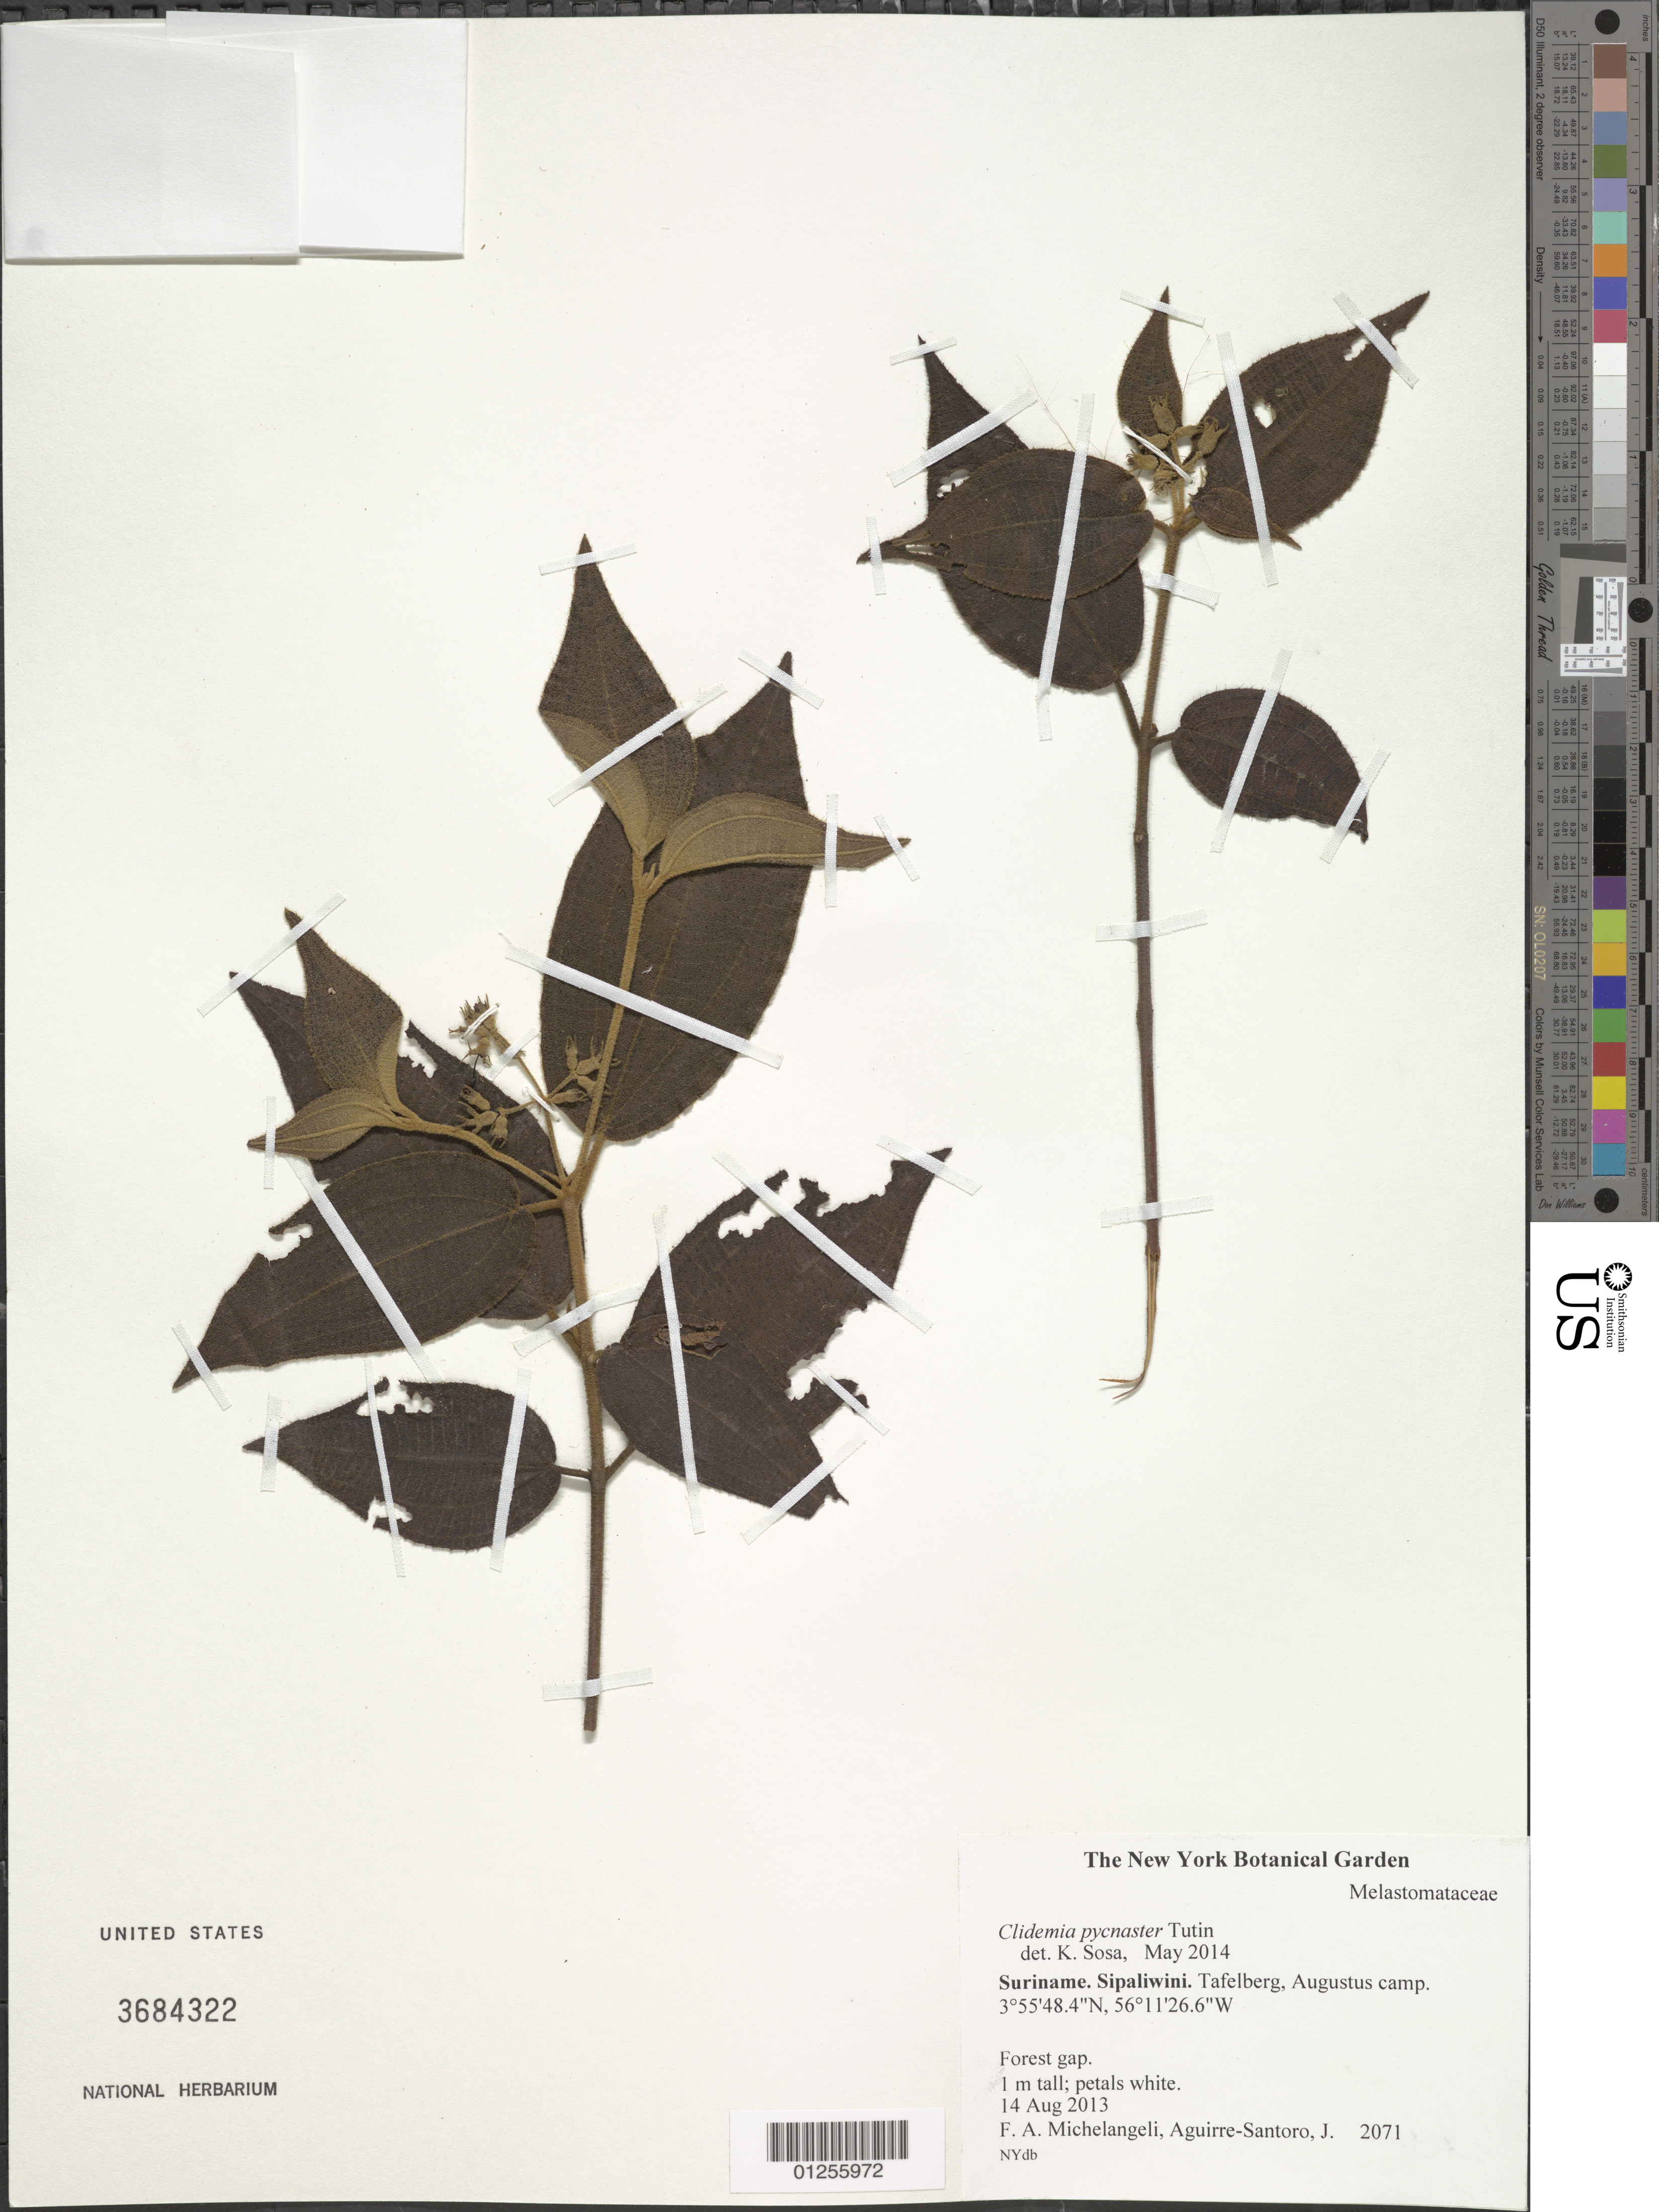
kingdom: Plantae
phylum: Tracheophyta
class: Magnoliopsida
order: Myrtales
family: Melastomataceae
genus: Clidemia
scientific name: Clidemia pycnaster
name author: Tutin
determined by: Sosa, K.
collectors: F. A. Michelangeli & J. Aguirre-Santoro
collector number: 2071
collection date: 2013-08-14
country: Suriname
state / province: Sipaliwini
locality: Tafelberg, Augustus camp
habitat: Forest gap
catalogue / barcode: US 3684322